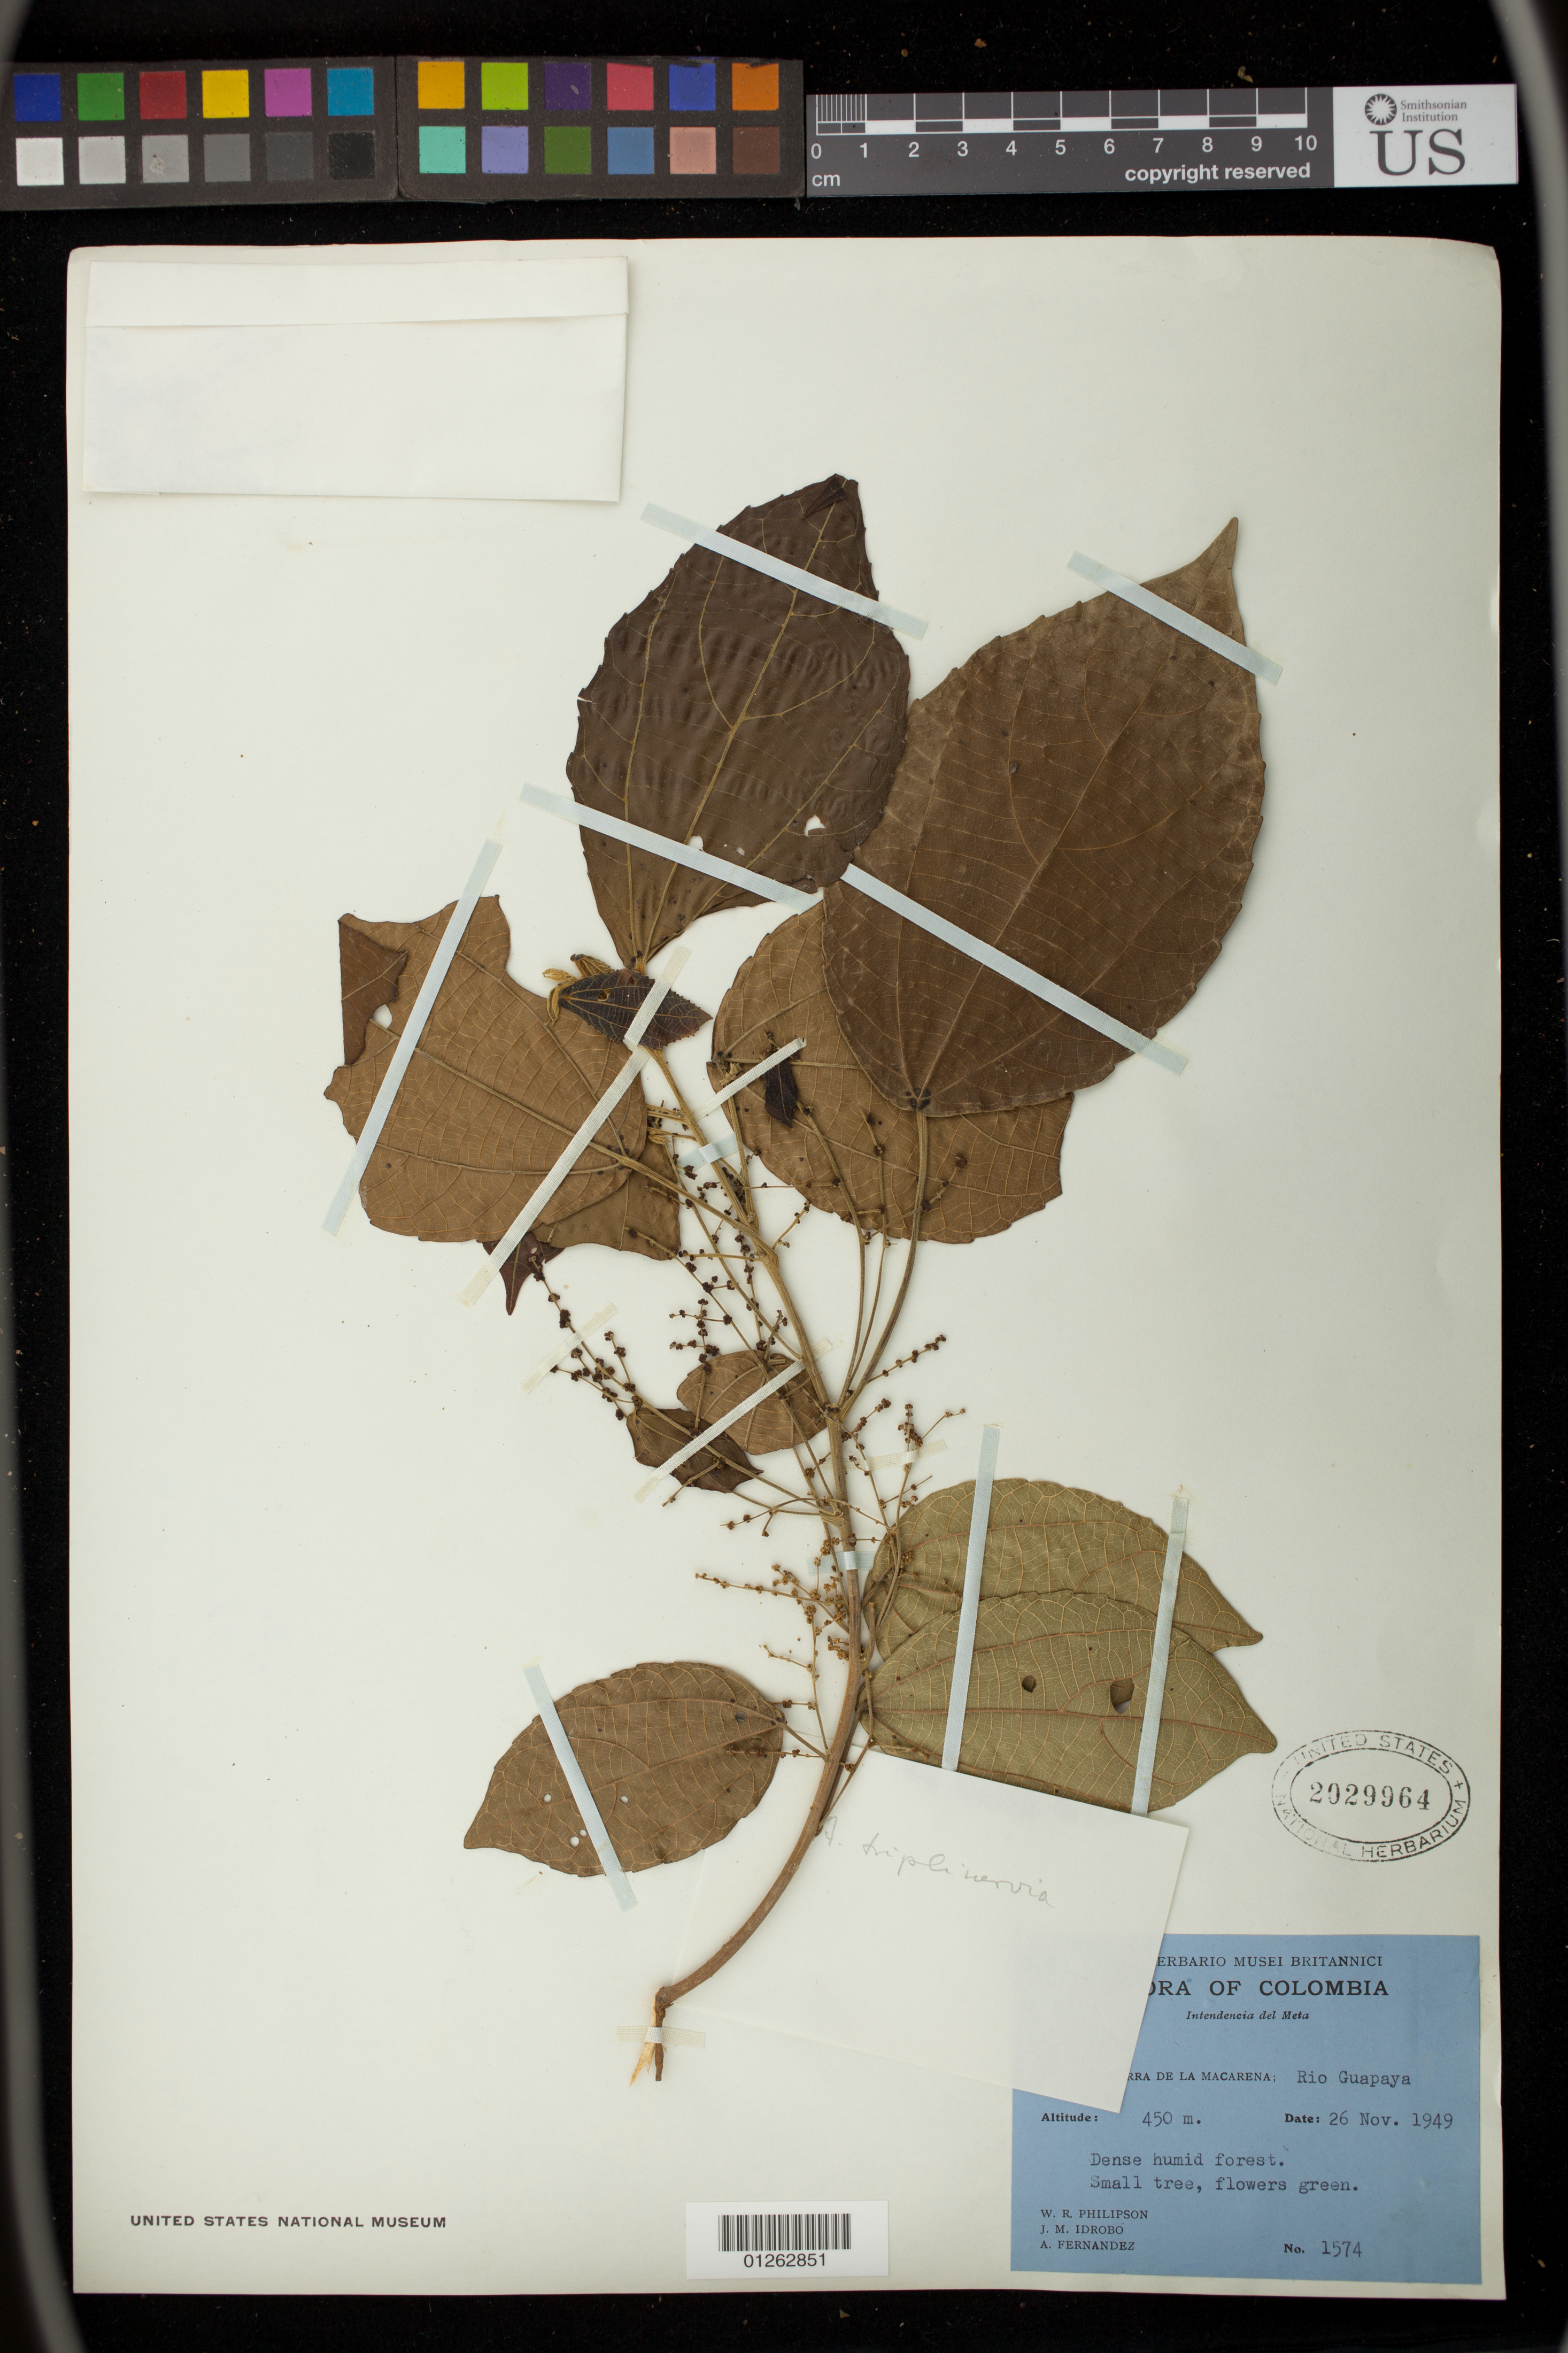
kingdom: Plantae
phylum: Tracheophyta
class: Magnoliopsida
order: Malpighiales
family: Euphorbiaceae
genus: Alchornea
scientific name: Alchornea glandulosa subsp. glandulosa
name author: Poepp.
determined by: Strong, Mark T., (BOT), Smithsonian Institution - National Museum of Natural History (UNITED STATES)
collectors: W. R. Philipson, J. M. Idrobo & A. Fernández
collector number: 1574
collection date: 1949-11-26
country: Colombia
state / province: Meta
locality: Sierra de la Macarena: Rio Guapaya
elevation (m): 450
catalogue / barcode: US 2029964